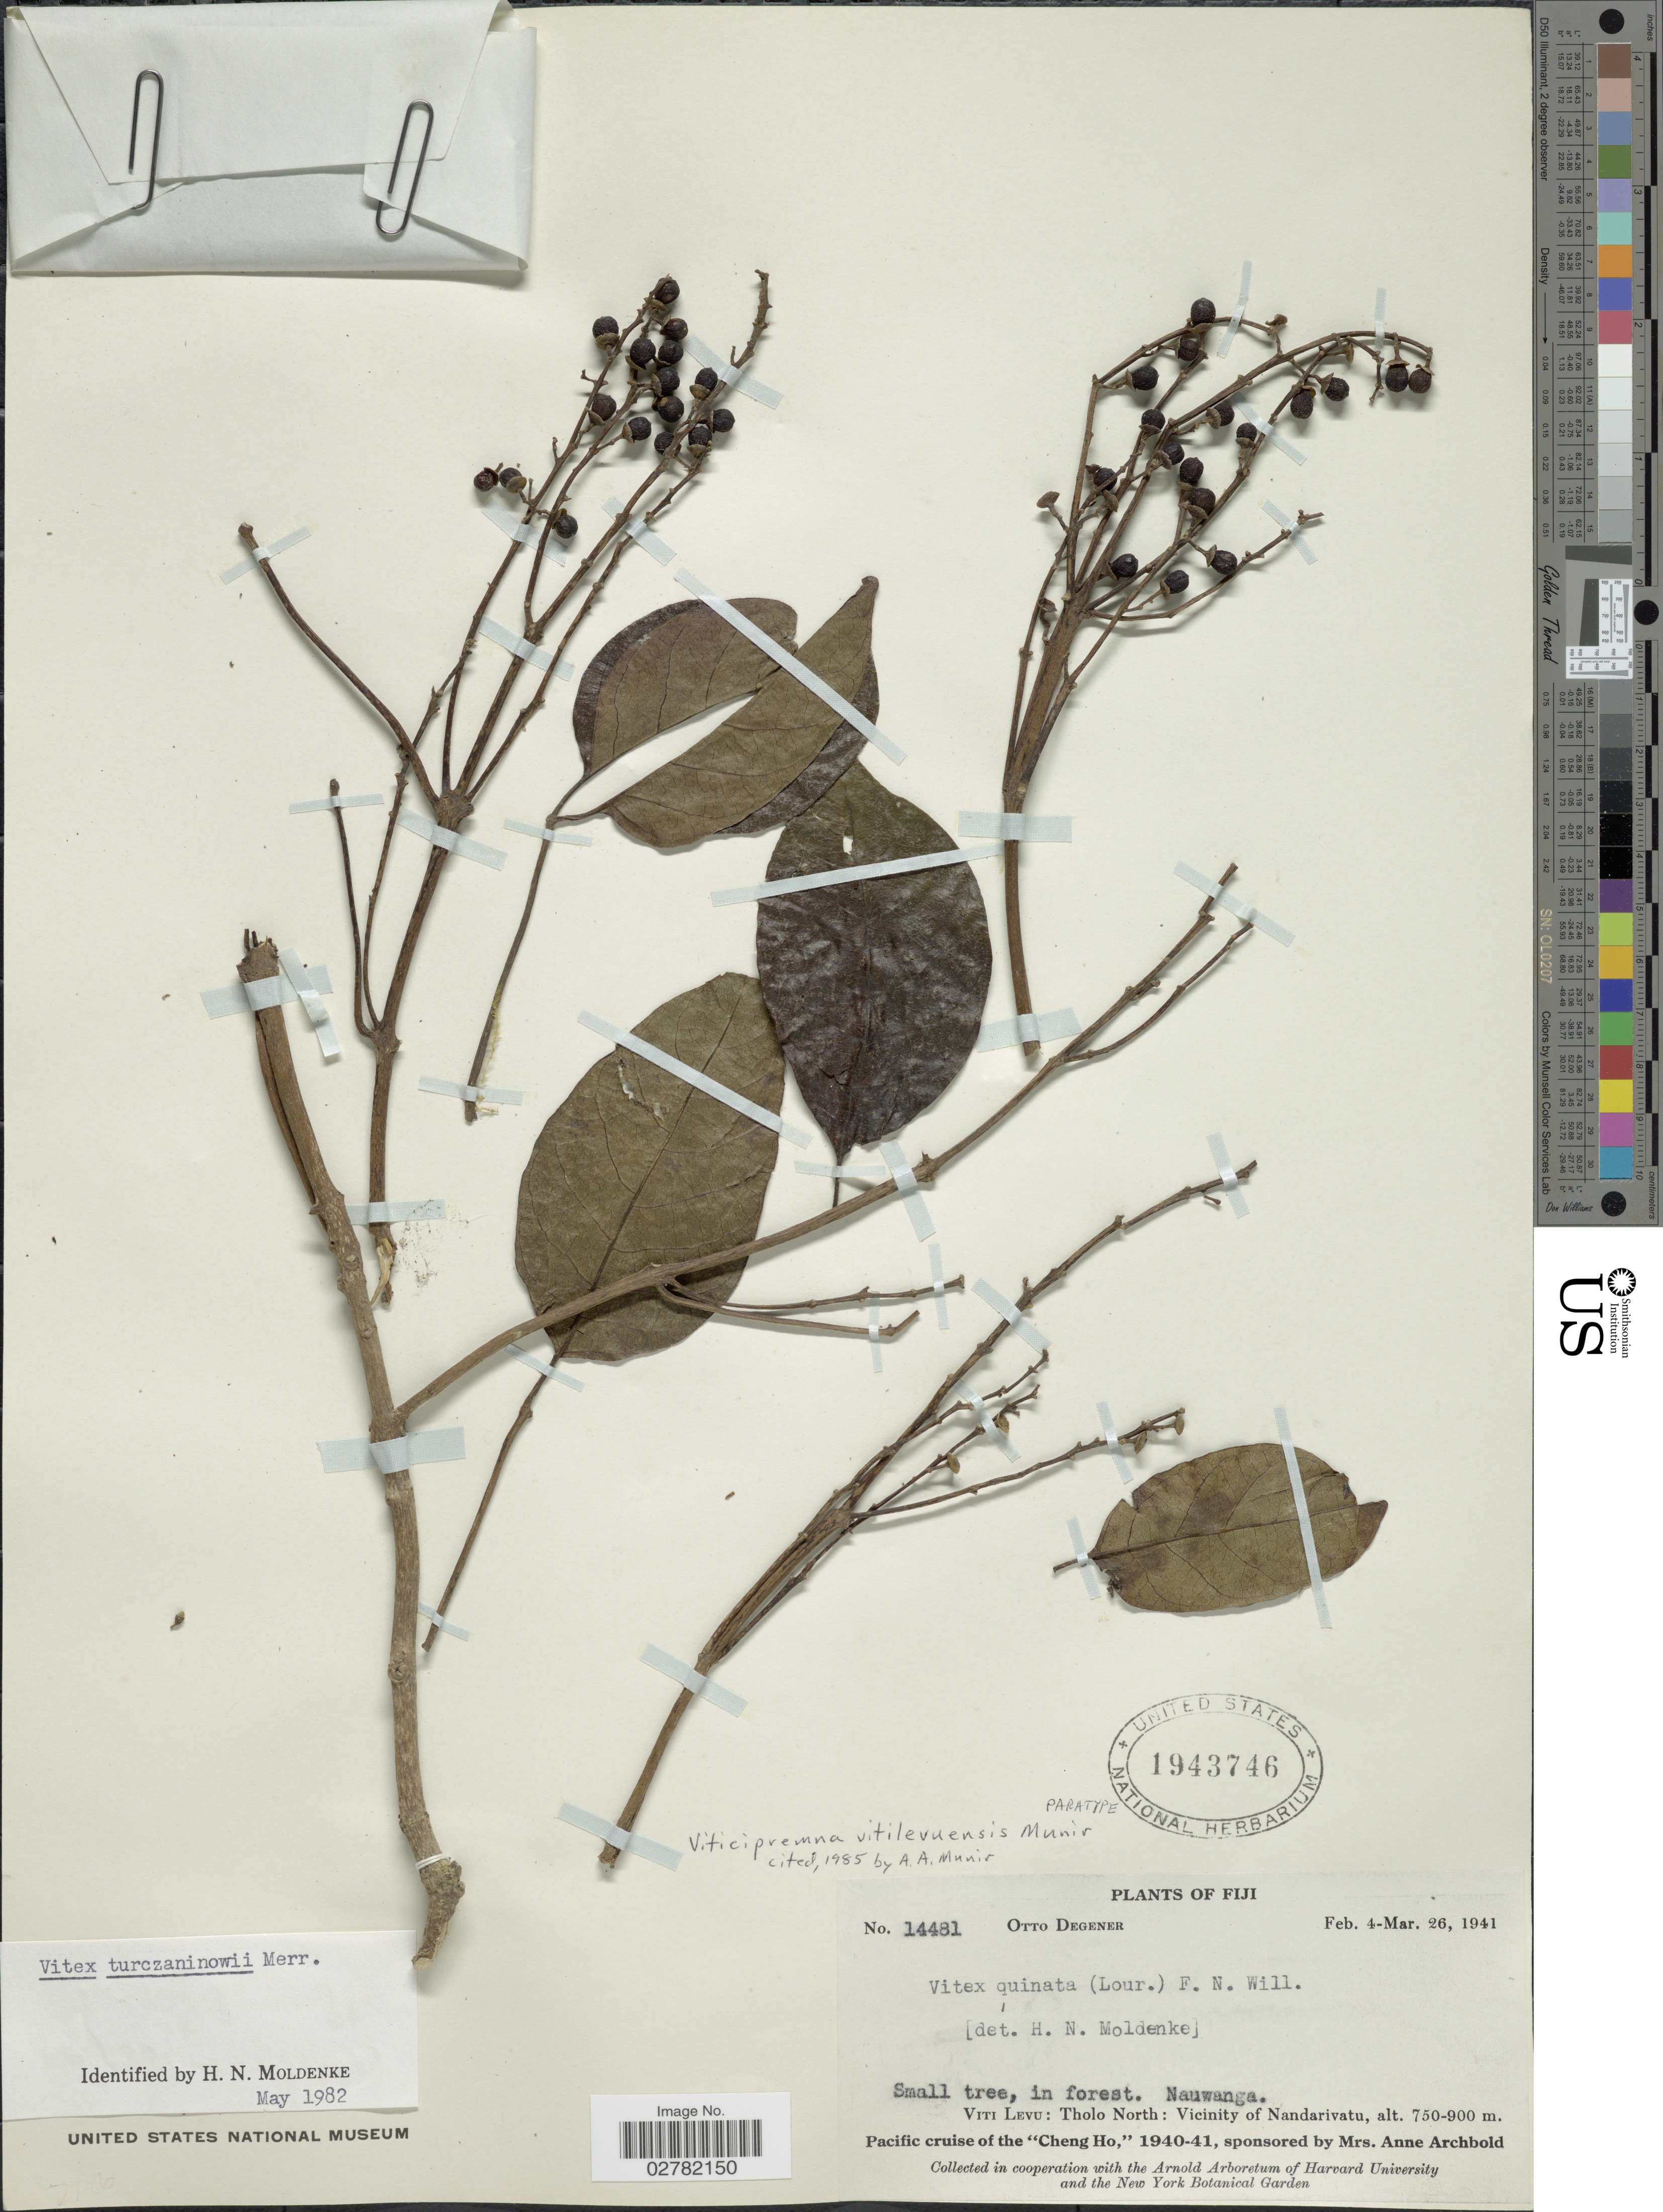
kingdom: Plantae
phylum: Tracheophyta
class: Magnoliopsida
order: Lamiales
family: Lamiaceae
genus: Viticipremna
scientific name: Viticipremna vitilevuensis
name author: Munir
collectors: O. Degener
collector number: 14481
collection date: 1941-02-04/1941-03-26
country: Fiji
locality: Nauwanga. Viti Levu: Tholo North: Vicinity of Nandarivatu.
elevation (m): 750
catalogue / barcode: US 1943746